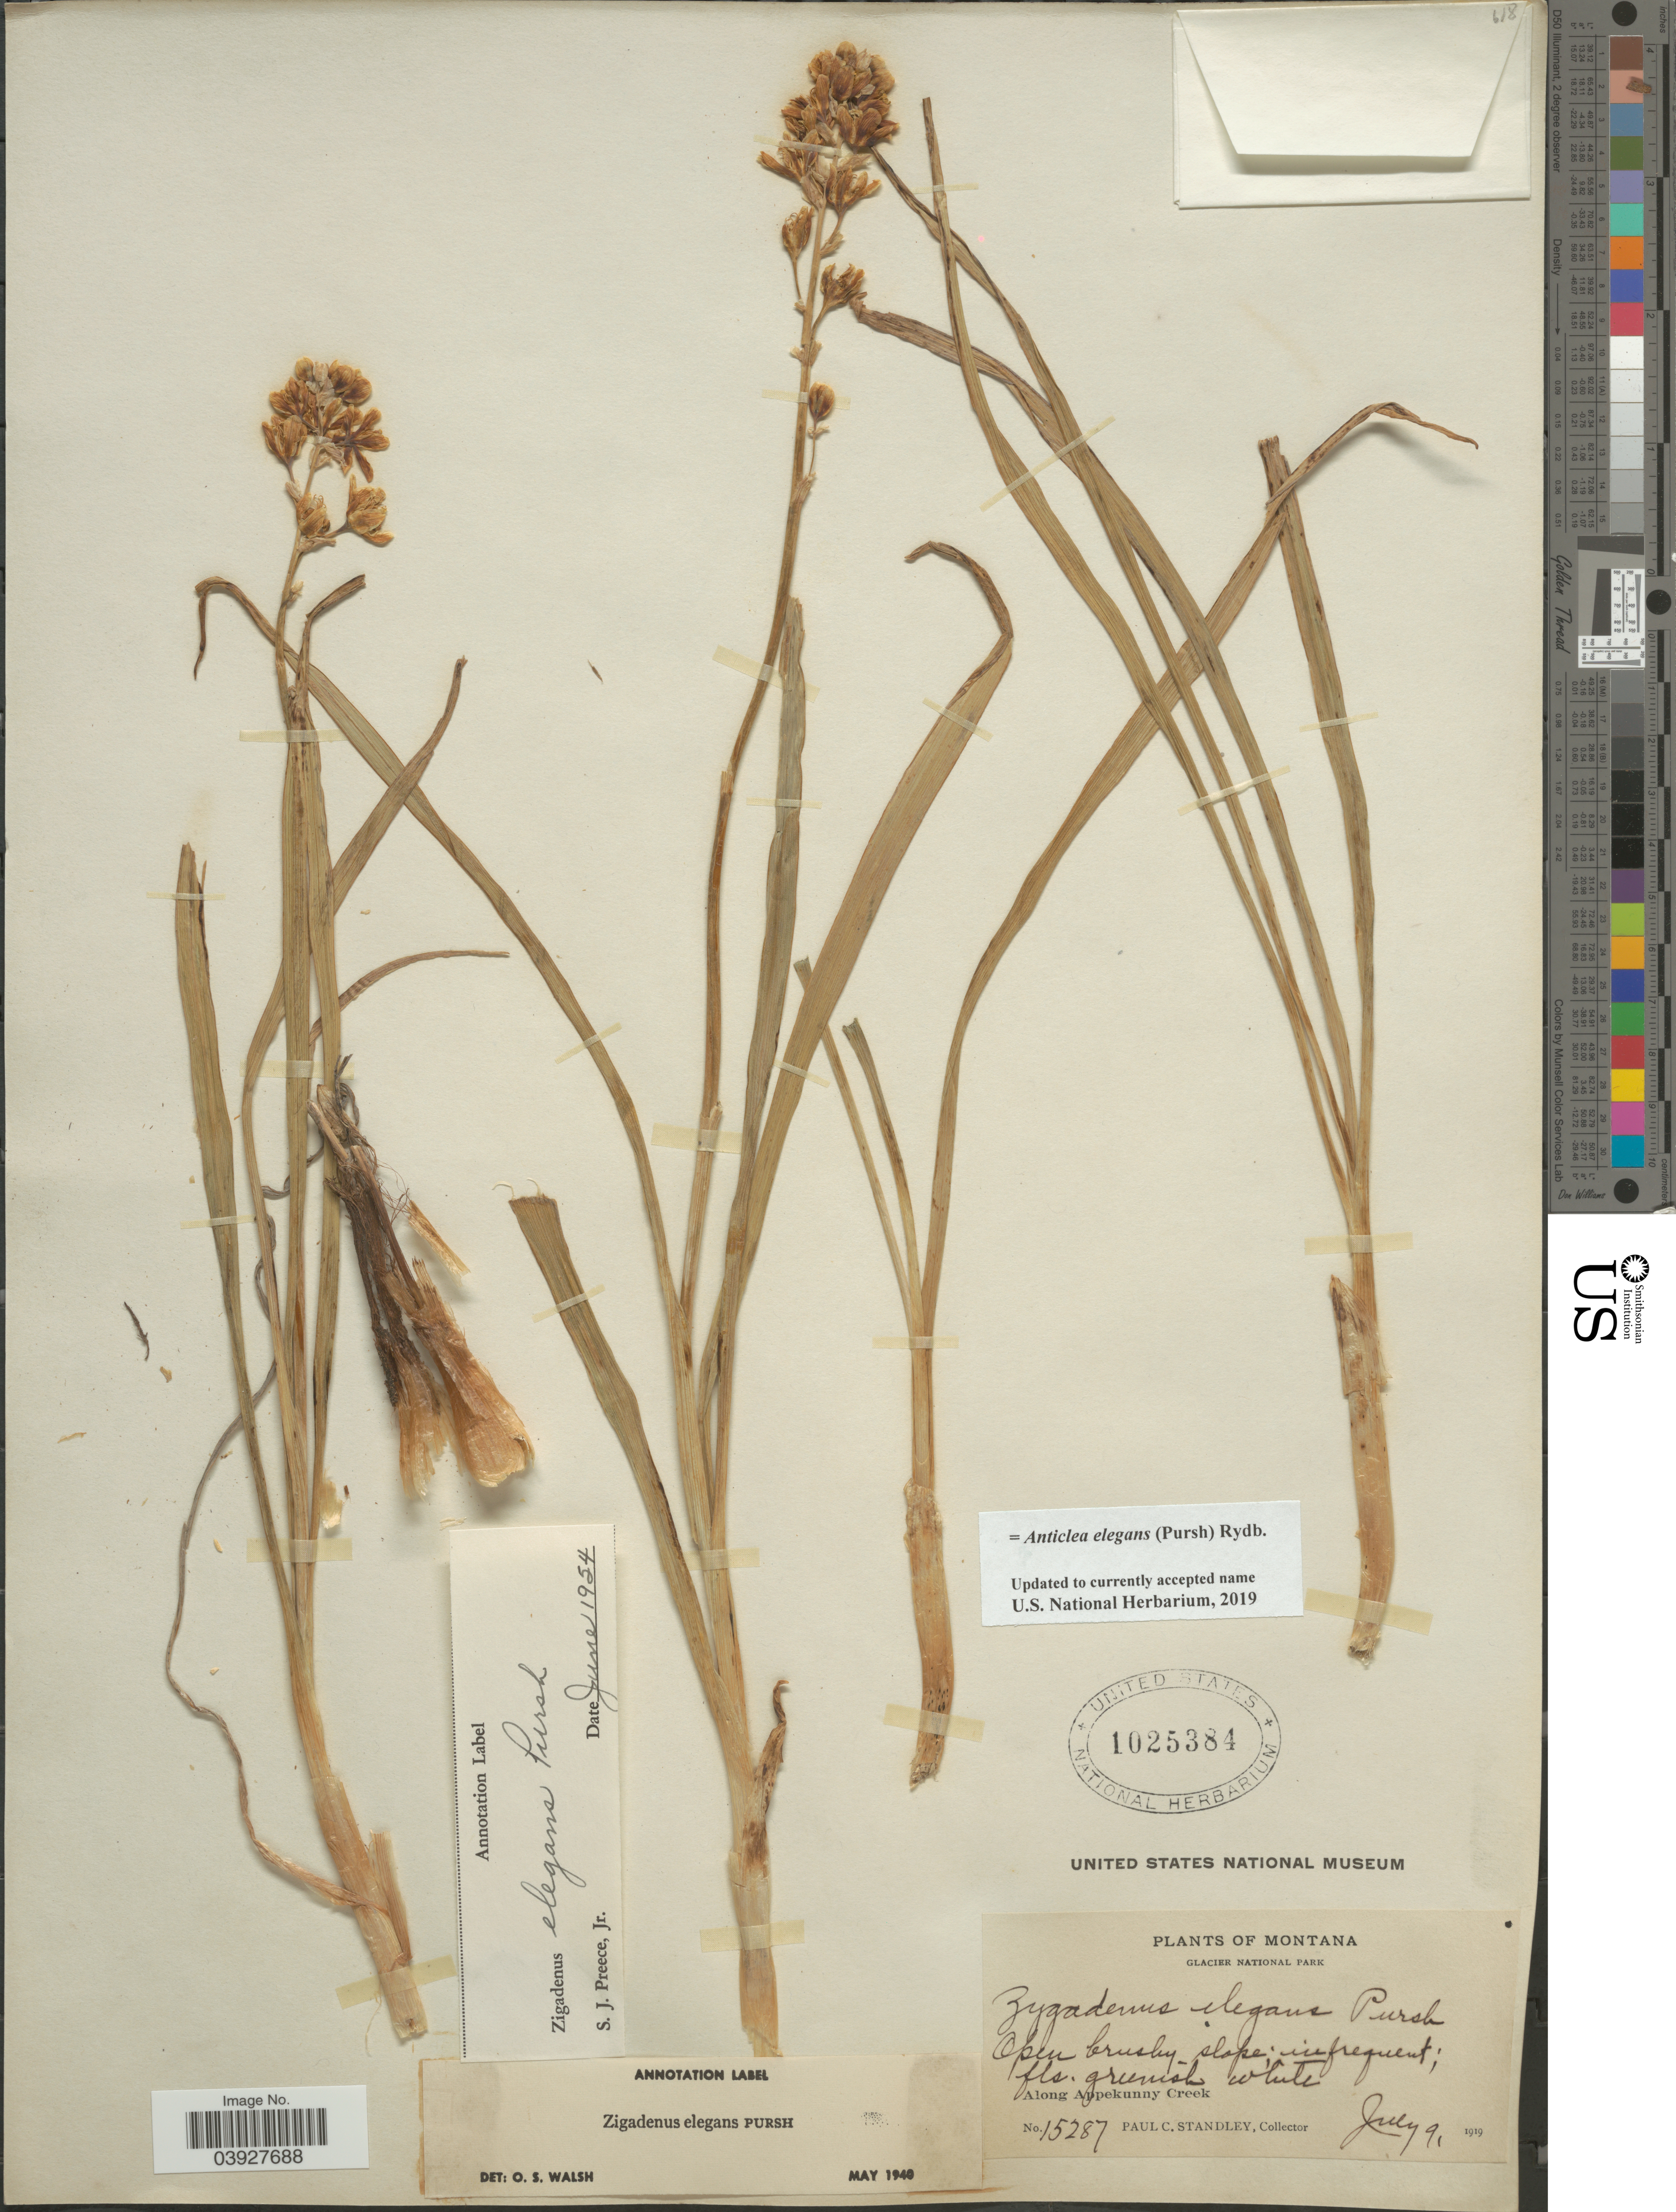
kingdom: Plantae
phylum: Tracheophyta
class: Liliopsida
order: Liliales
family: Melanthiaceae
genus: Anticlea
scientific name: Anticlea elegans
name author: (Pursh) Rydb.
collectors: P. C. Standley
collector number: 15287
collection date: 1919-07-09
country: United States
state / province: Montana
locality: Glacier National Park. Along Appekunny Creek.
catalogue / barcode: US 1025384